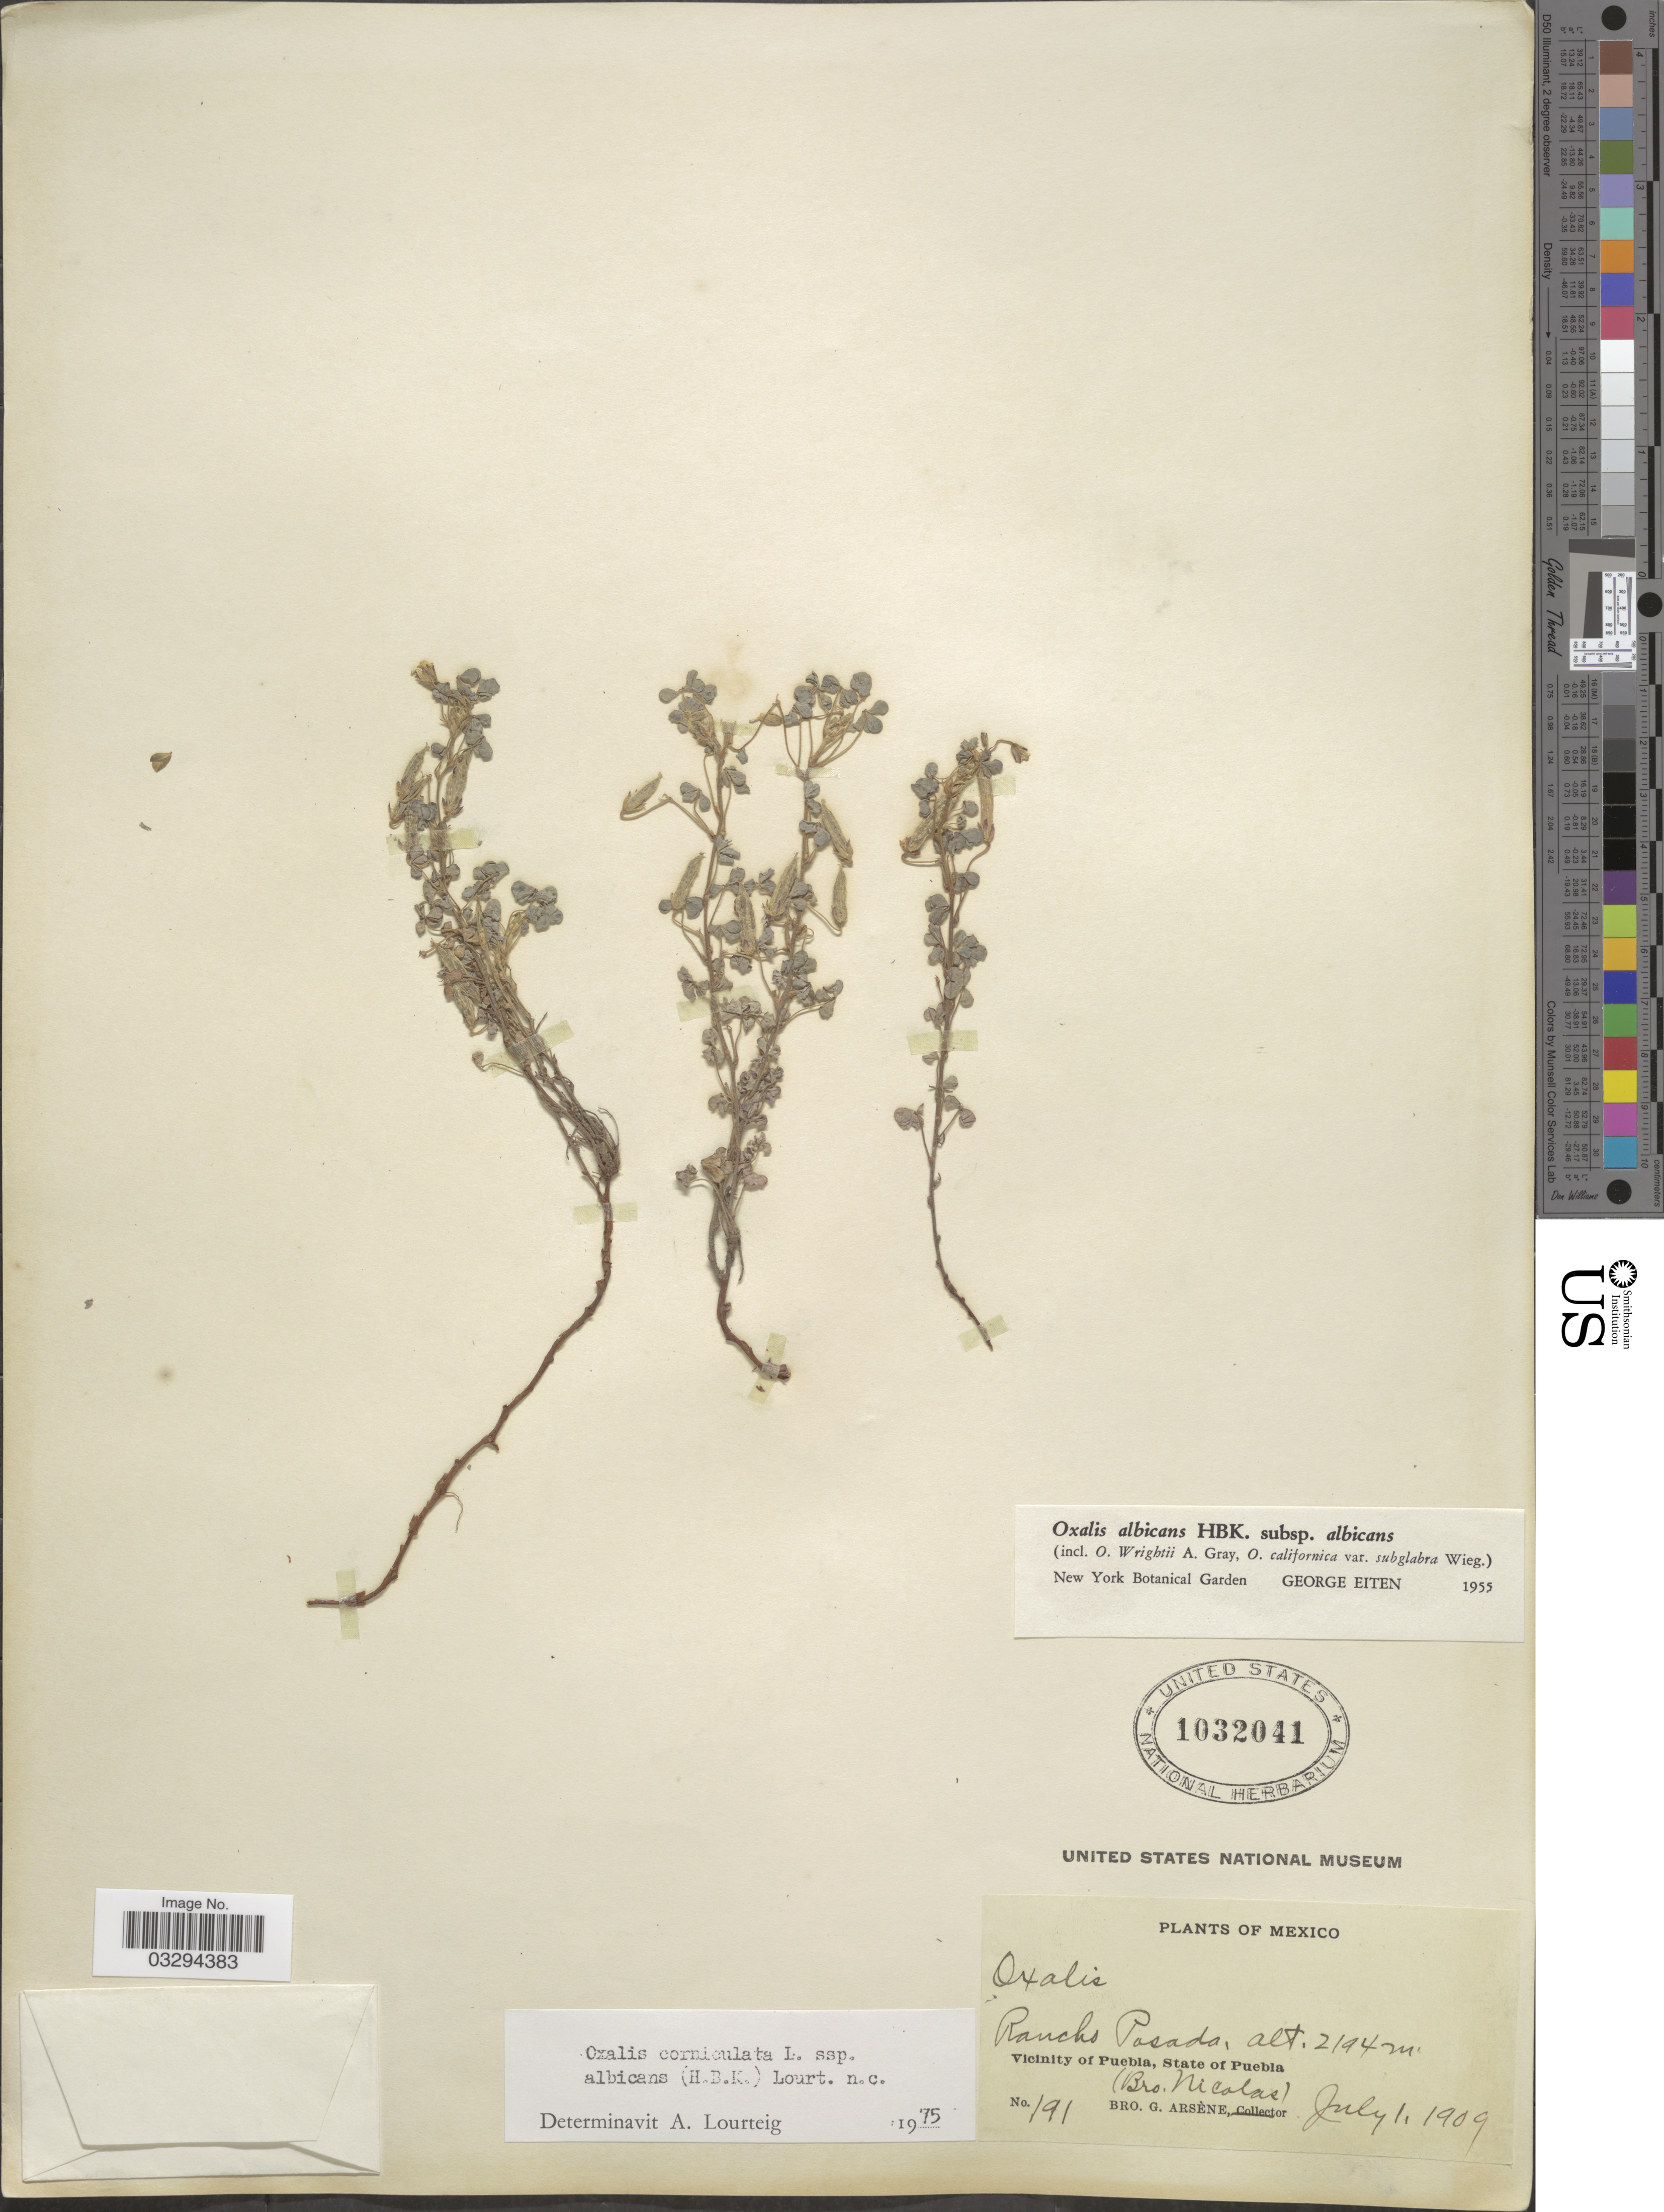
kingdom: Plantae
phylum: Tracheophyta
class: Magnoliopsida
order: Oxalidales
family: Oxalidaceae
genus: Oxalis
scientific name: Oxalis corniculata subsp. albicans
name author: (Kunth) Lourteig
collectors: Bro. G. Arsène & Bro. Nicolas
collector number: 191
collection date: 1909-07-01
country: Mexico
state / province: Puebla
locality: Rancho Posado. Vicinity of Puebla.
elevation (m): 2194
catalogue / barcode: US 1032041